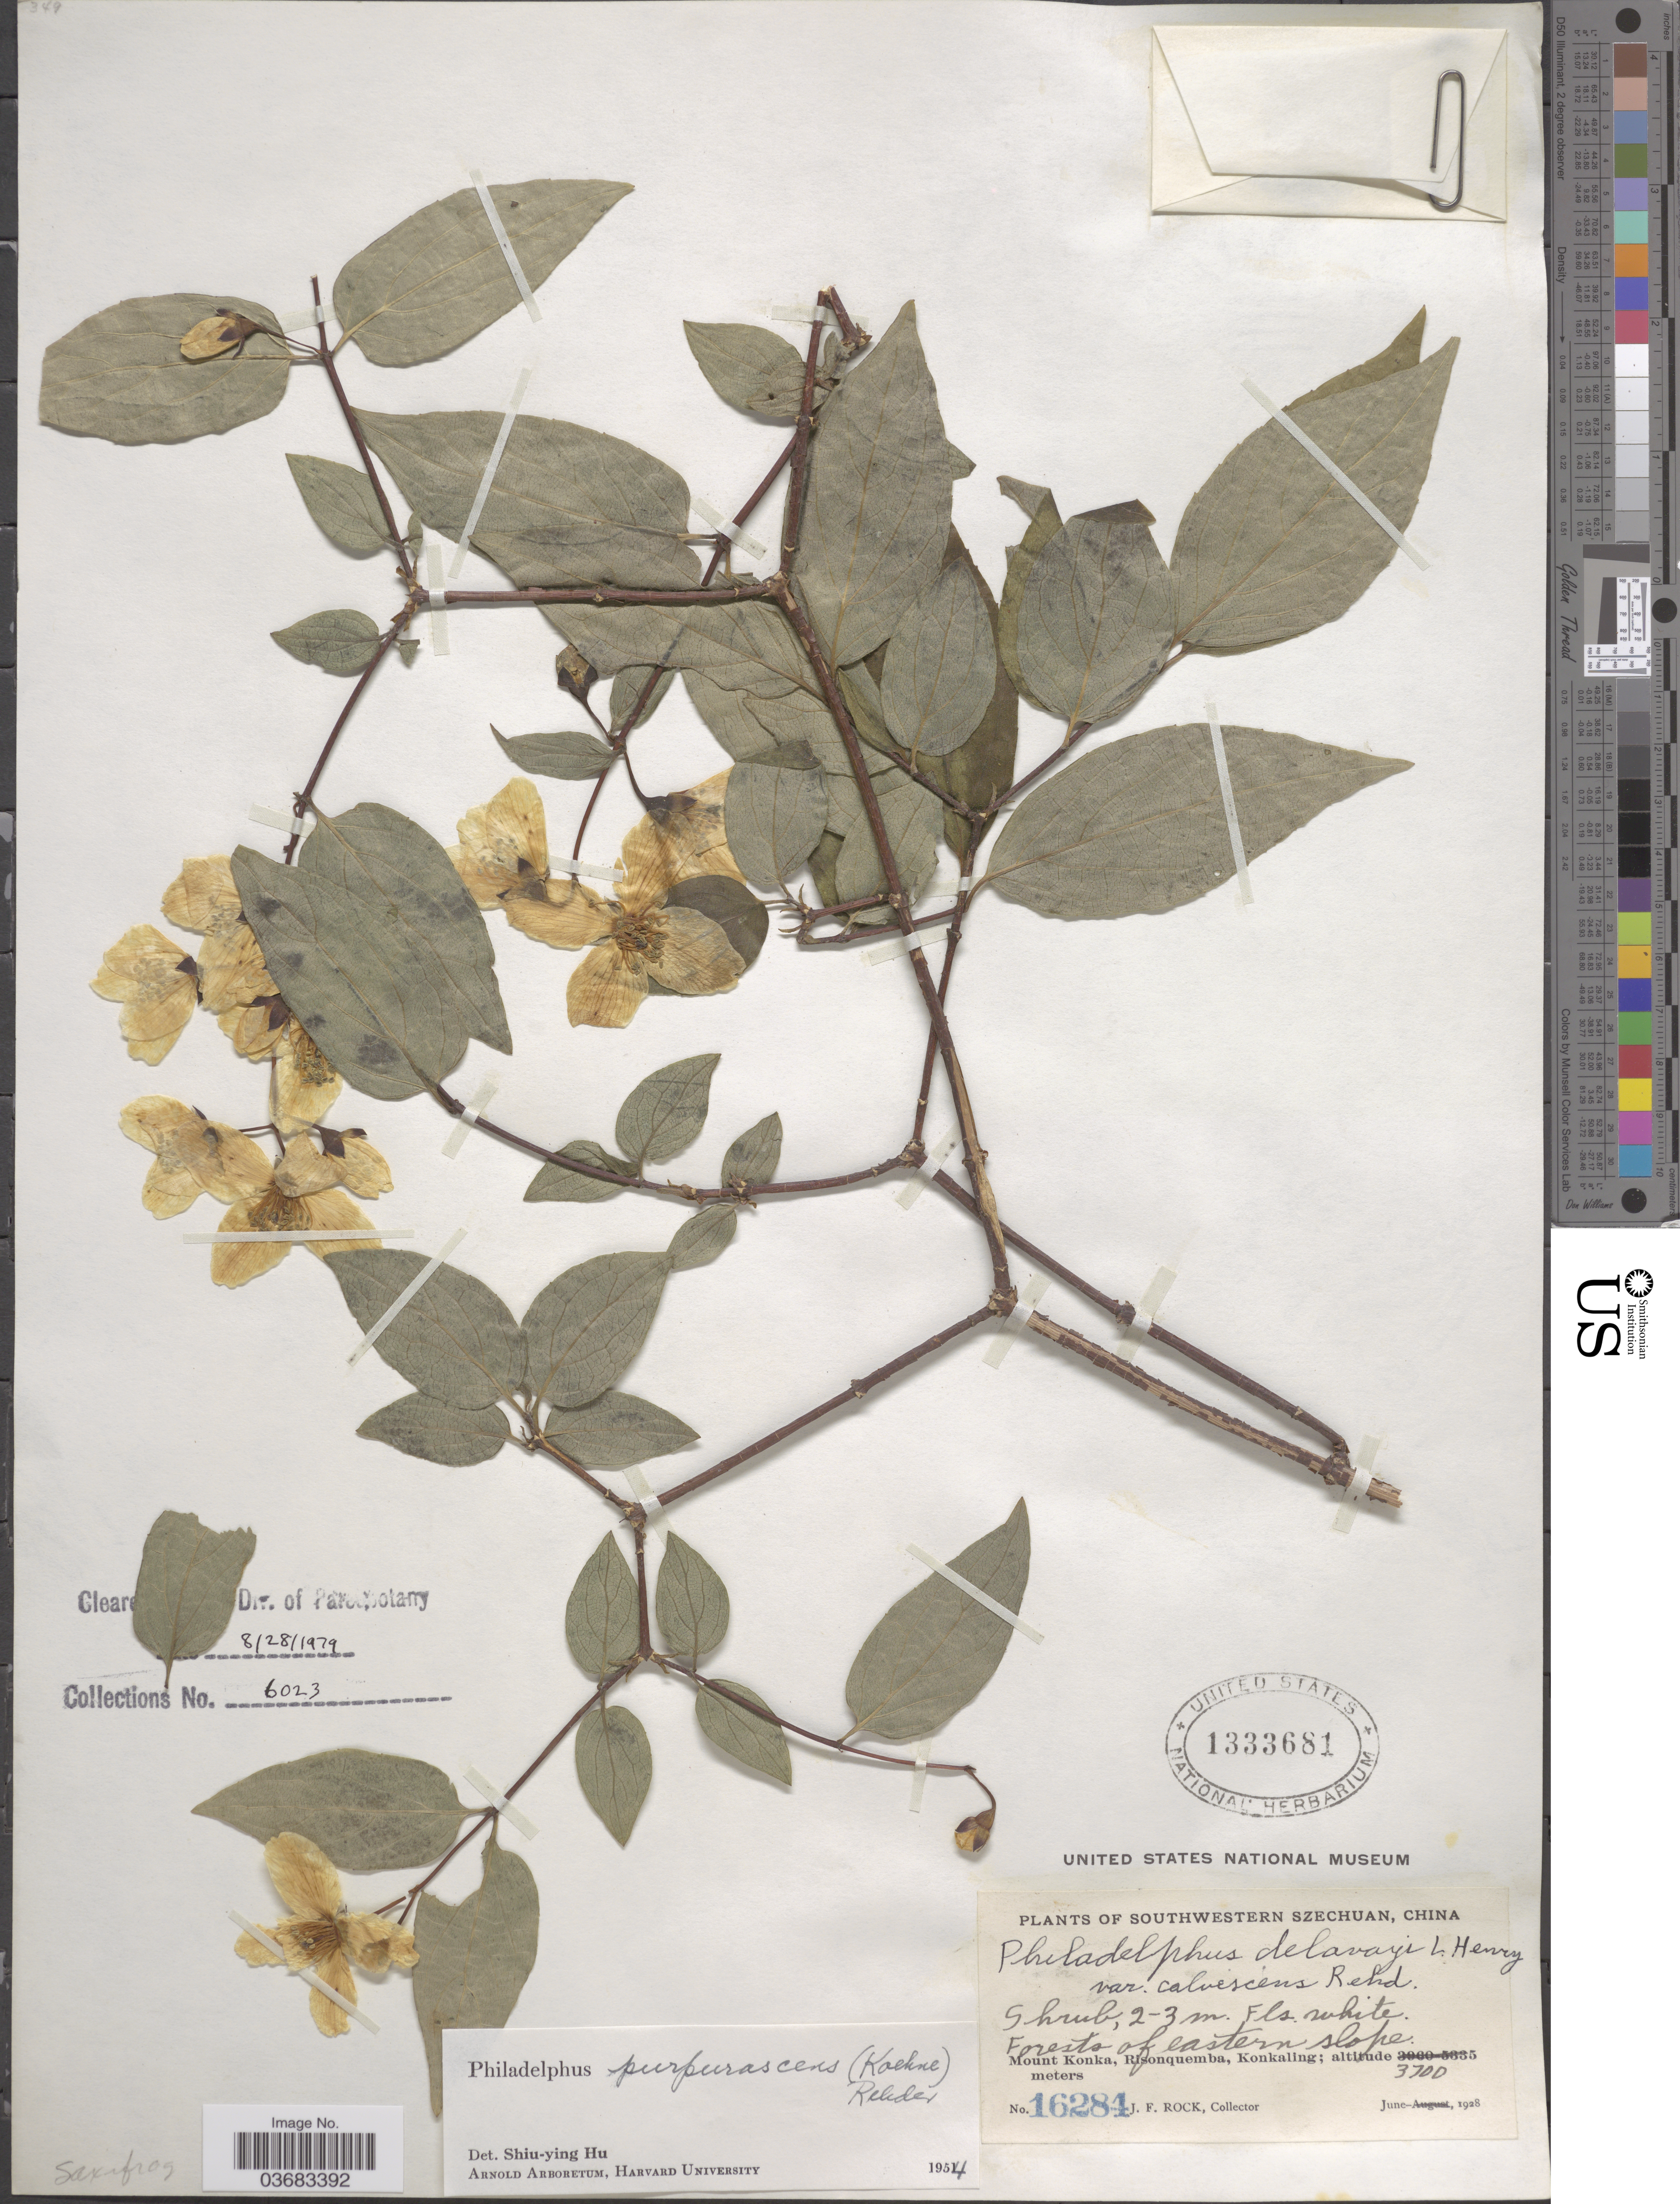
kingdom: Plantae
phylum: Tracheophyta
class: Magnoliopsida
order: Cornales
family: Hydrangeaceae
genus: Philadelphus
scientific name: Philadelphus purpurascens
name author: (Koehne) Rehder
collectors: J. Rock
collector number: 16284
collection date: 1928-06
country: China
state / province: Sichuan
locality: Southwestern Szechuan. Mount Konka, Risonquemba, Konkaling.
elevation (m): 3700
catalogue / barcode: US 1333681